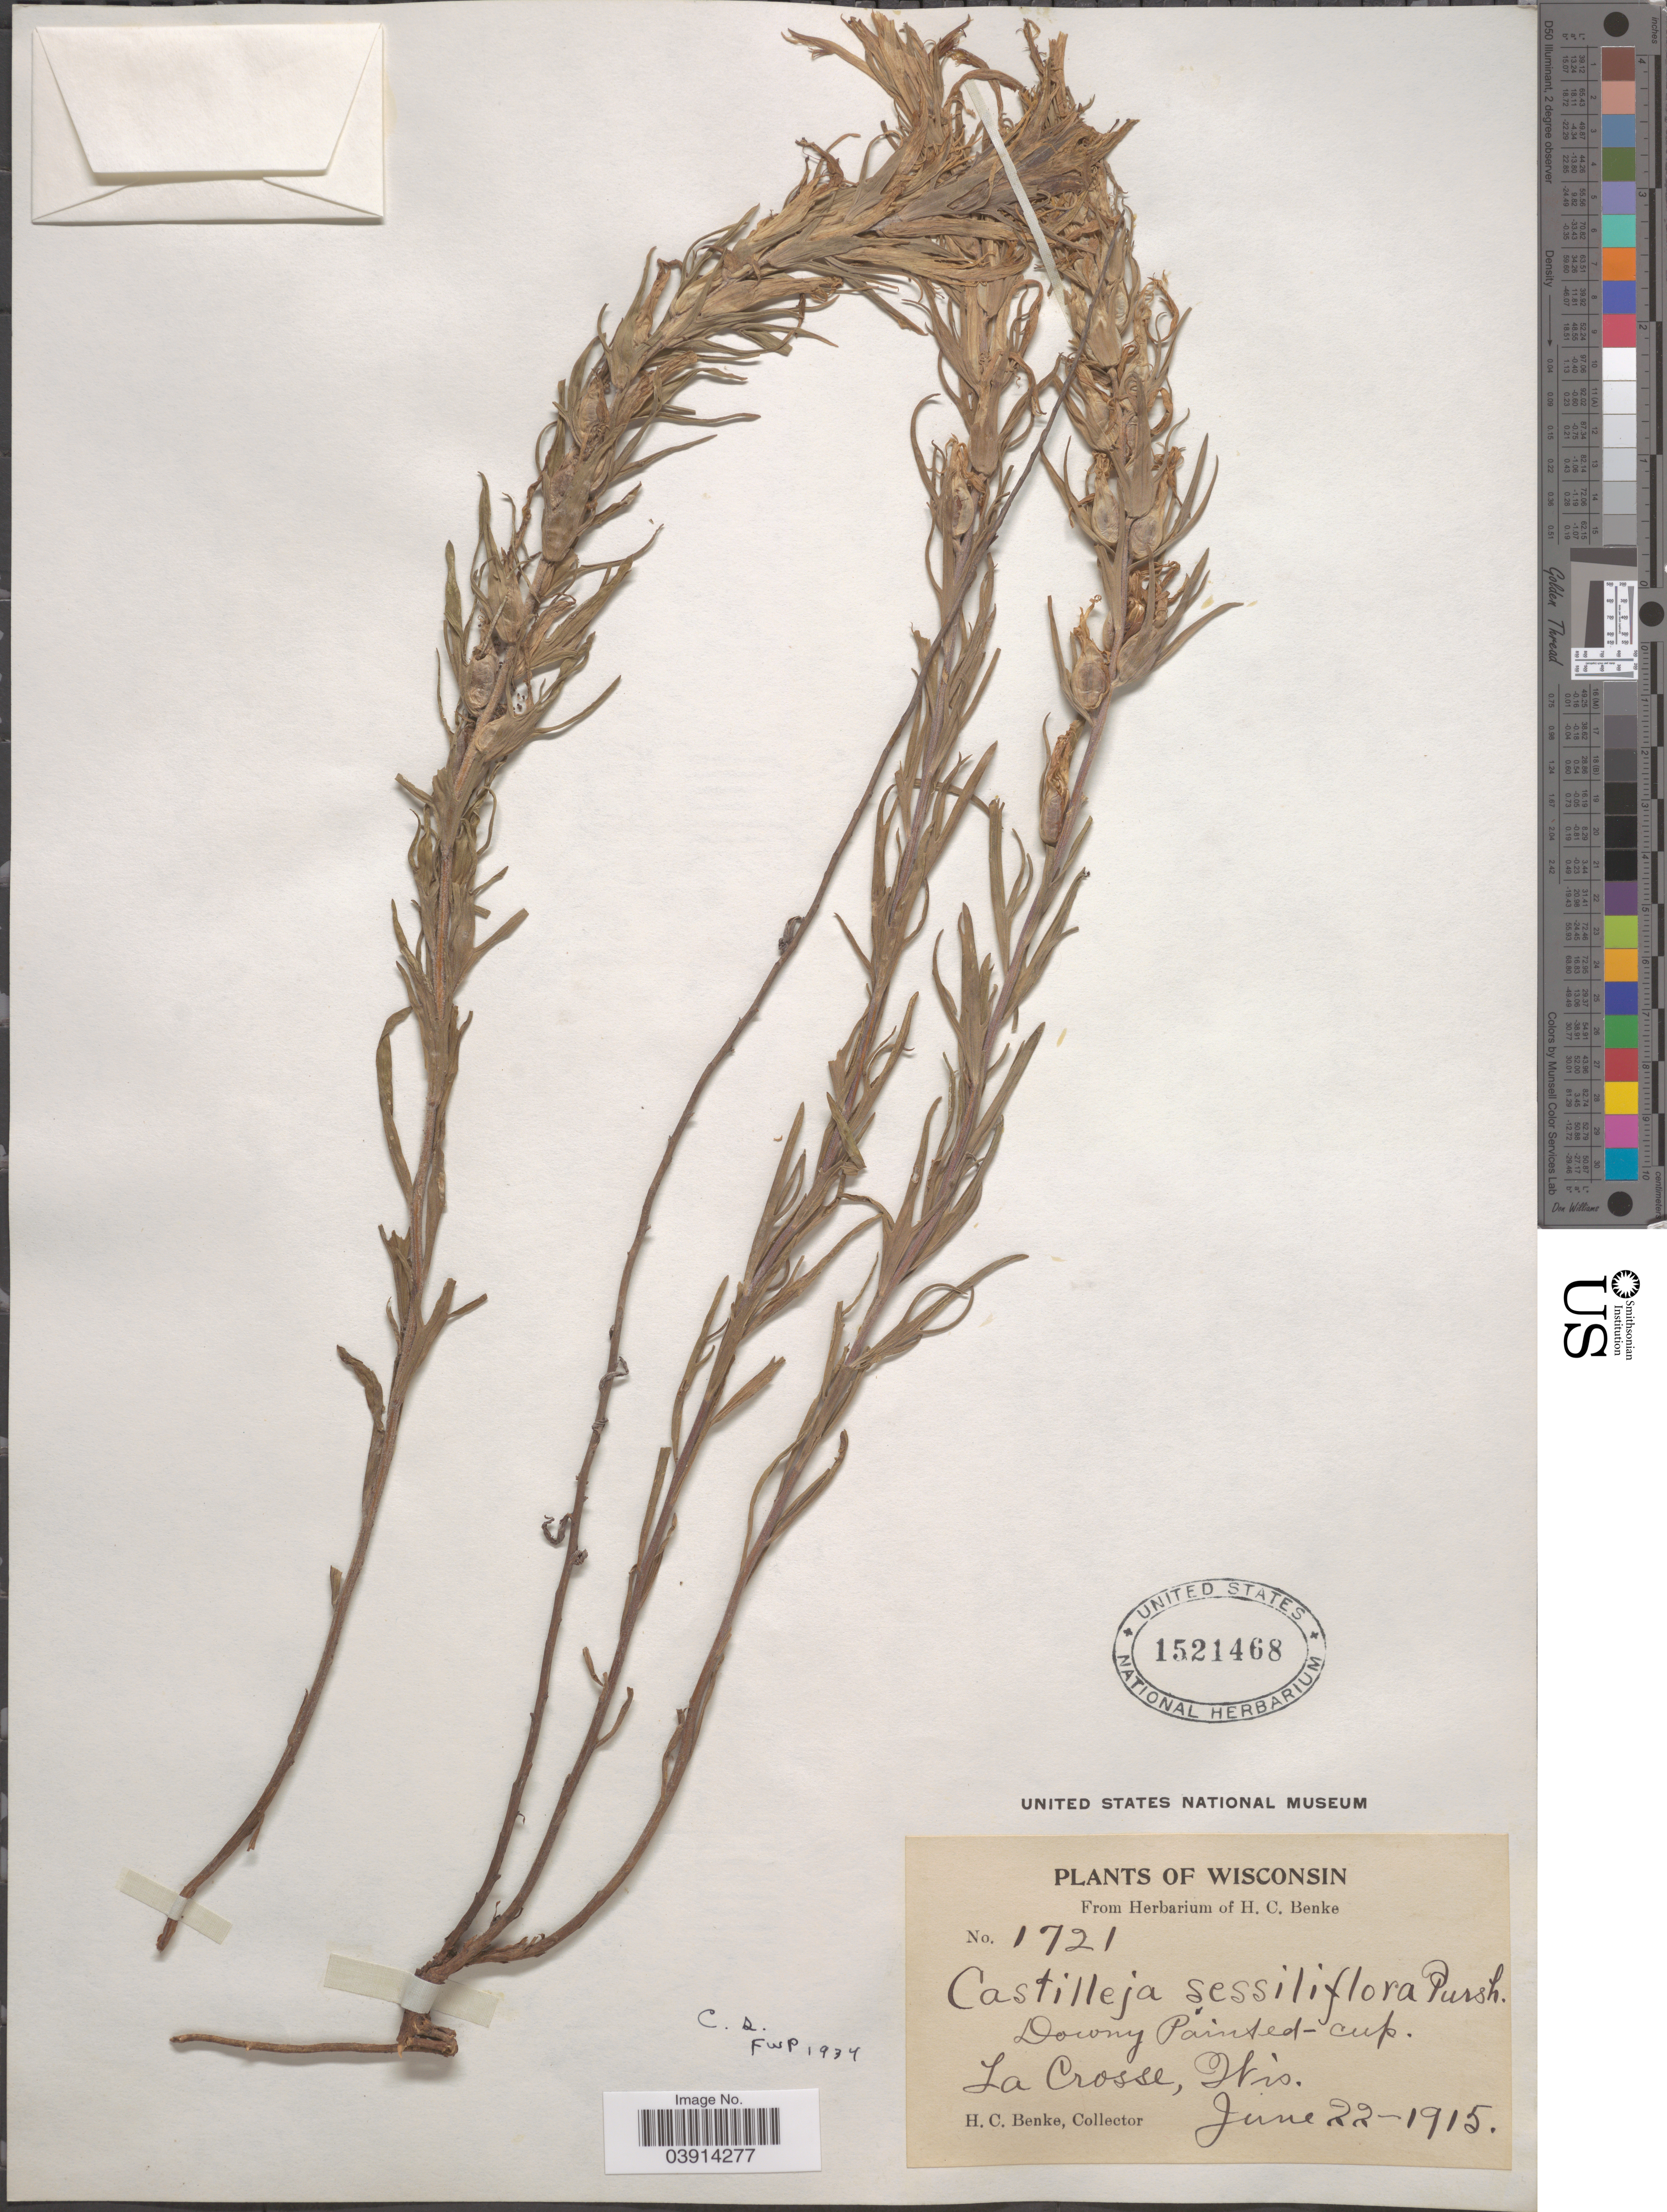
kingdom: Plantae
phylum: Tracheophyta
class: Magnoliopsida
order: Lamiales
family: Orobanchaceae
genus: Castilleja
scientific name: Castilleja sessiliflora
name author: Pursh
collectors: H. Benke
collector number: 1721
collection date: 1915-06-22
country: United States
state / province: Wisconsin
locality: Downy Painted-cup. La Crosse.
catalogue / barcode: US 1521468